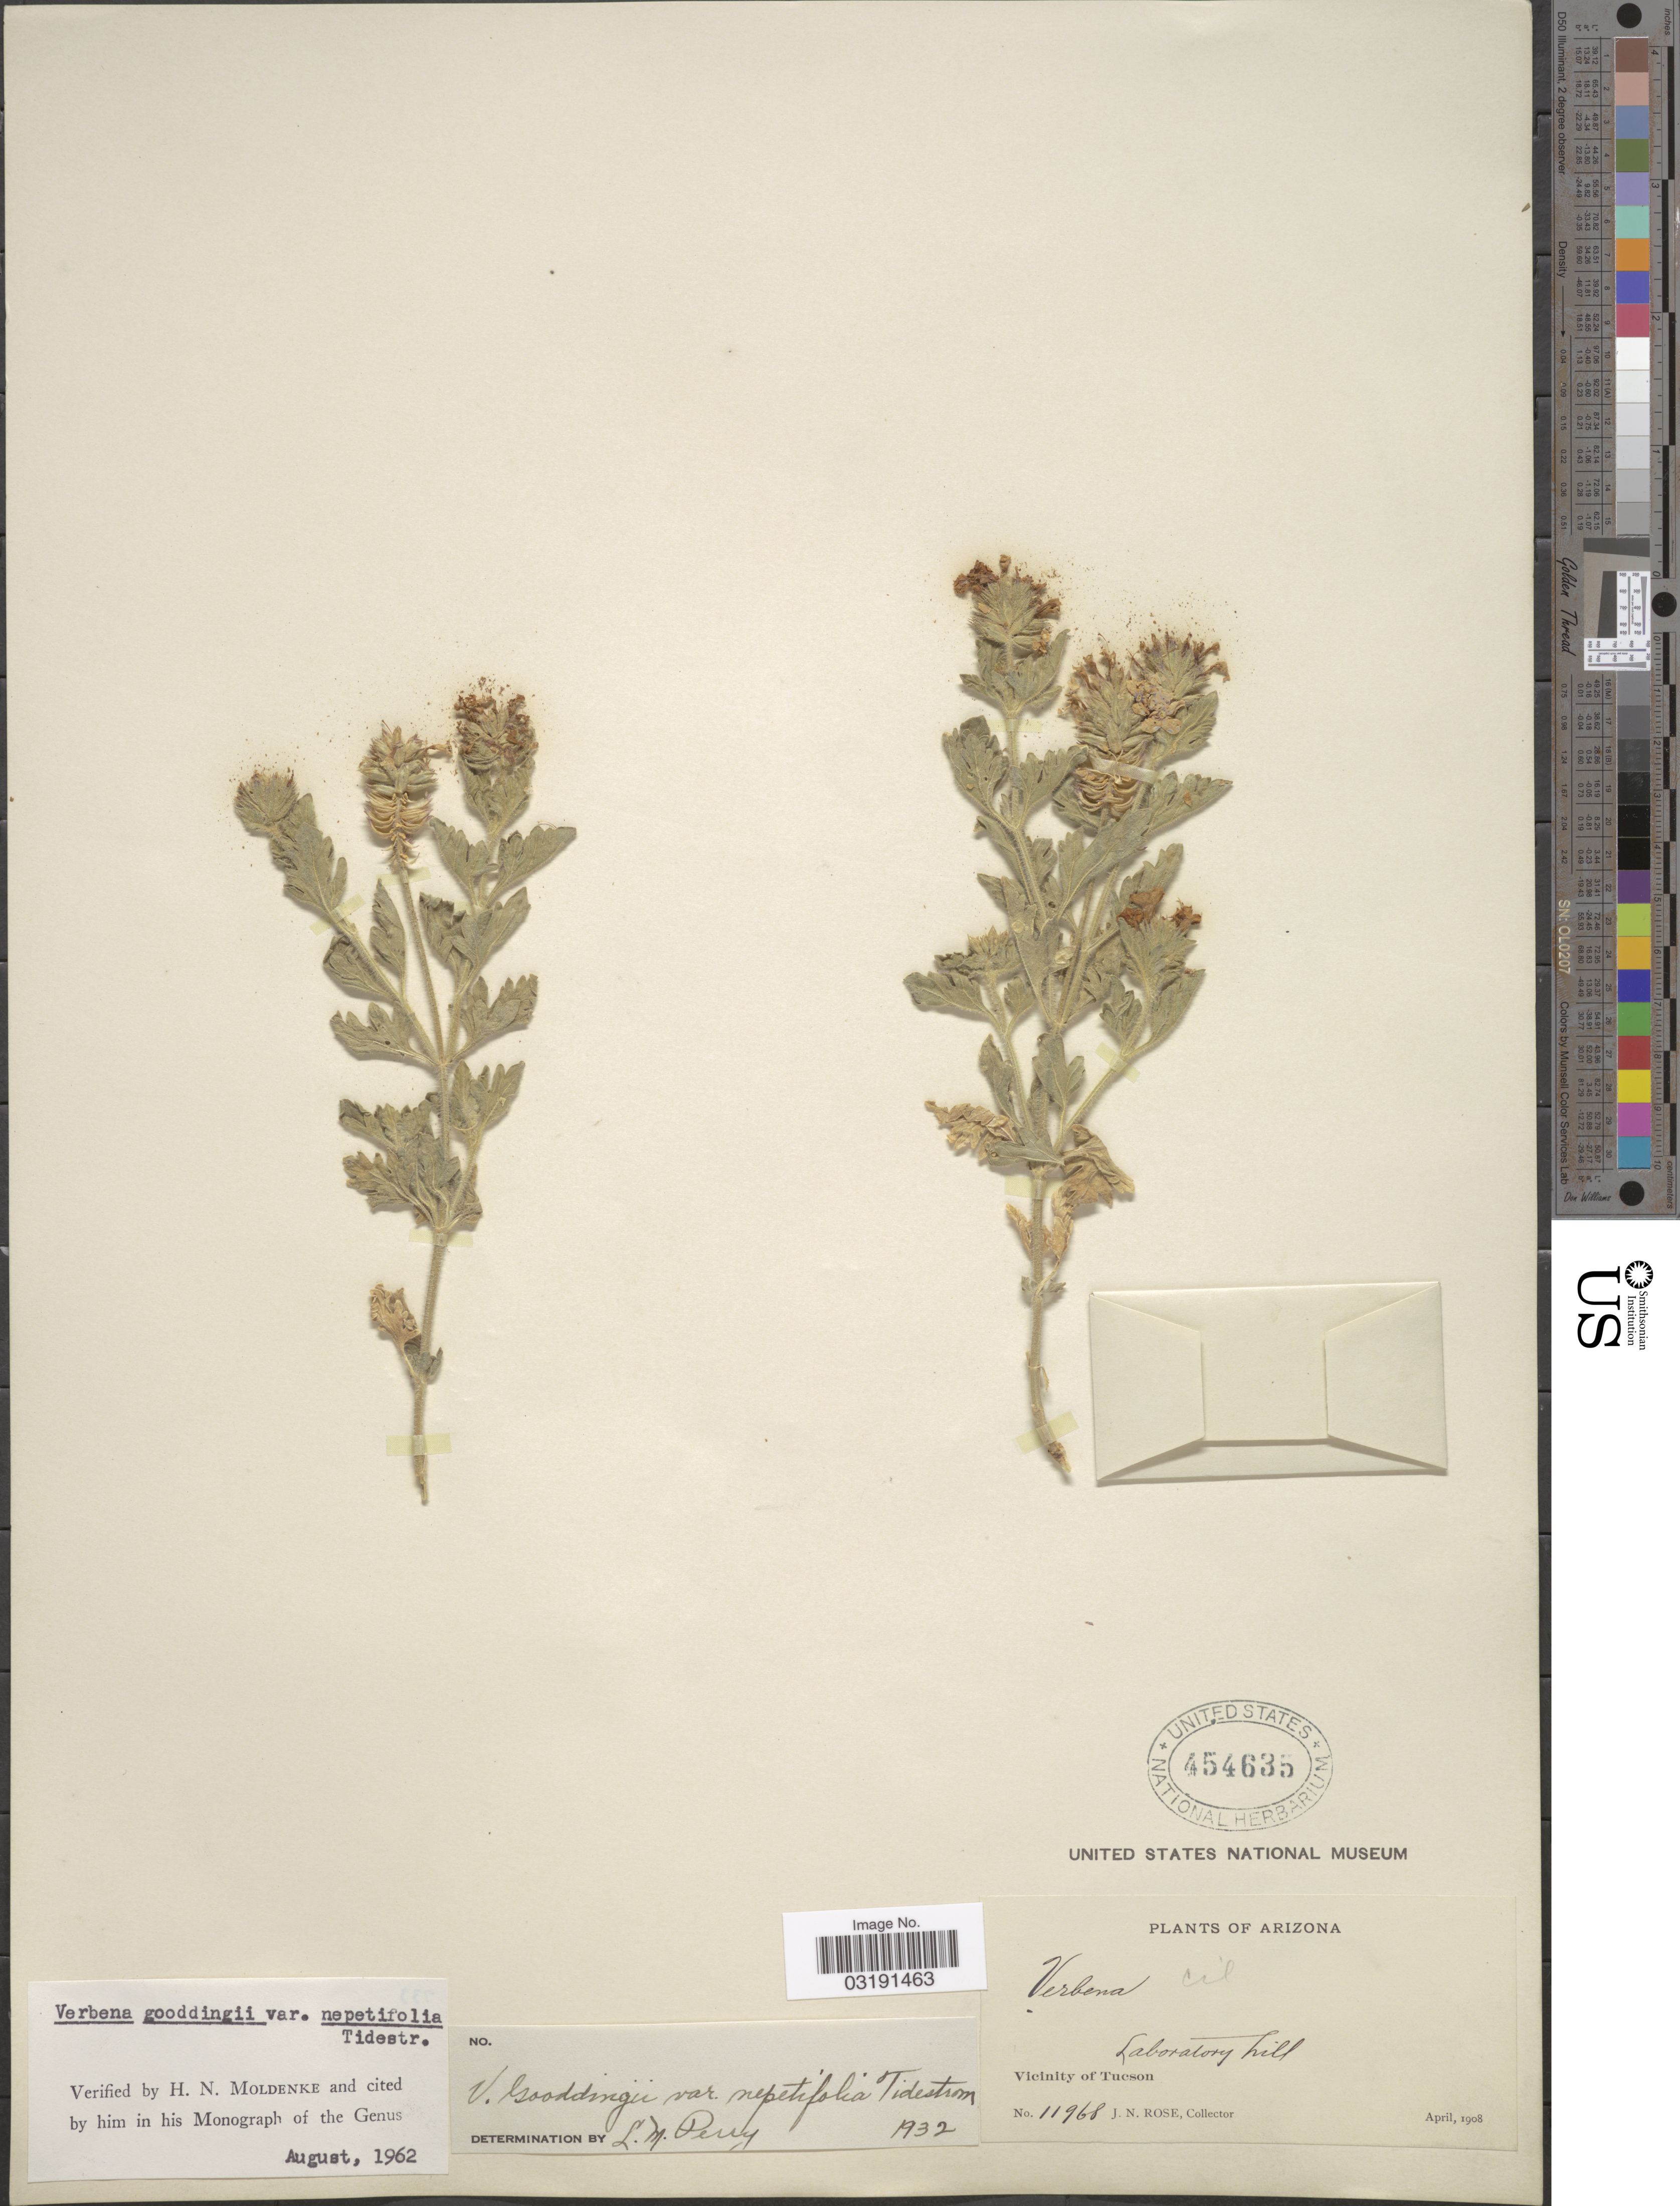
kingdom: Plantae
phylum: Tracheophyta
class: Magnoliopsida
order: Lamiales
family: Verbenaceae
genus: Verbena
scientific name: Verbena gooddingii var. nepetifolia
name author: Tidestr.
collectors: J. N. Rose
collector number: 11968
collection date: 1908-04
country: United States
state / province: Arizona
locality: Laboratory hill. Vicinity of Tucson.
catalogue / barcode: US 454635